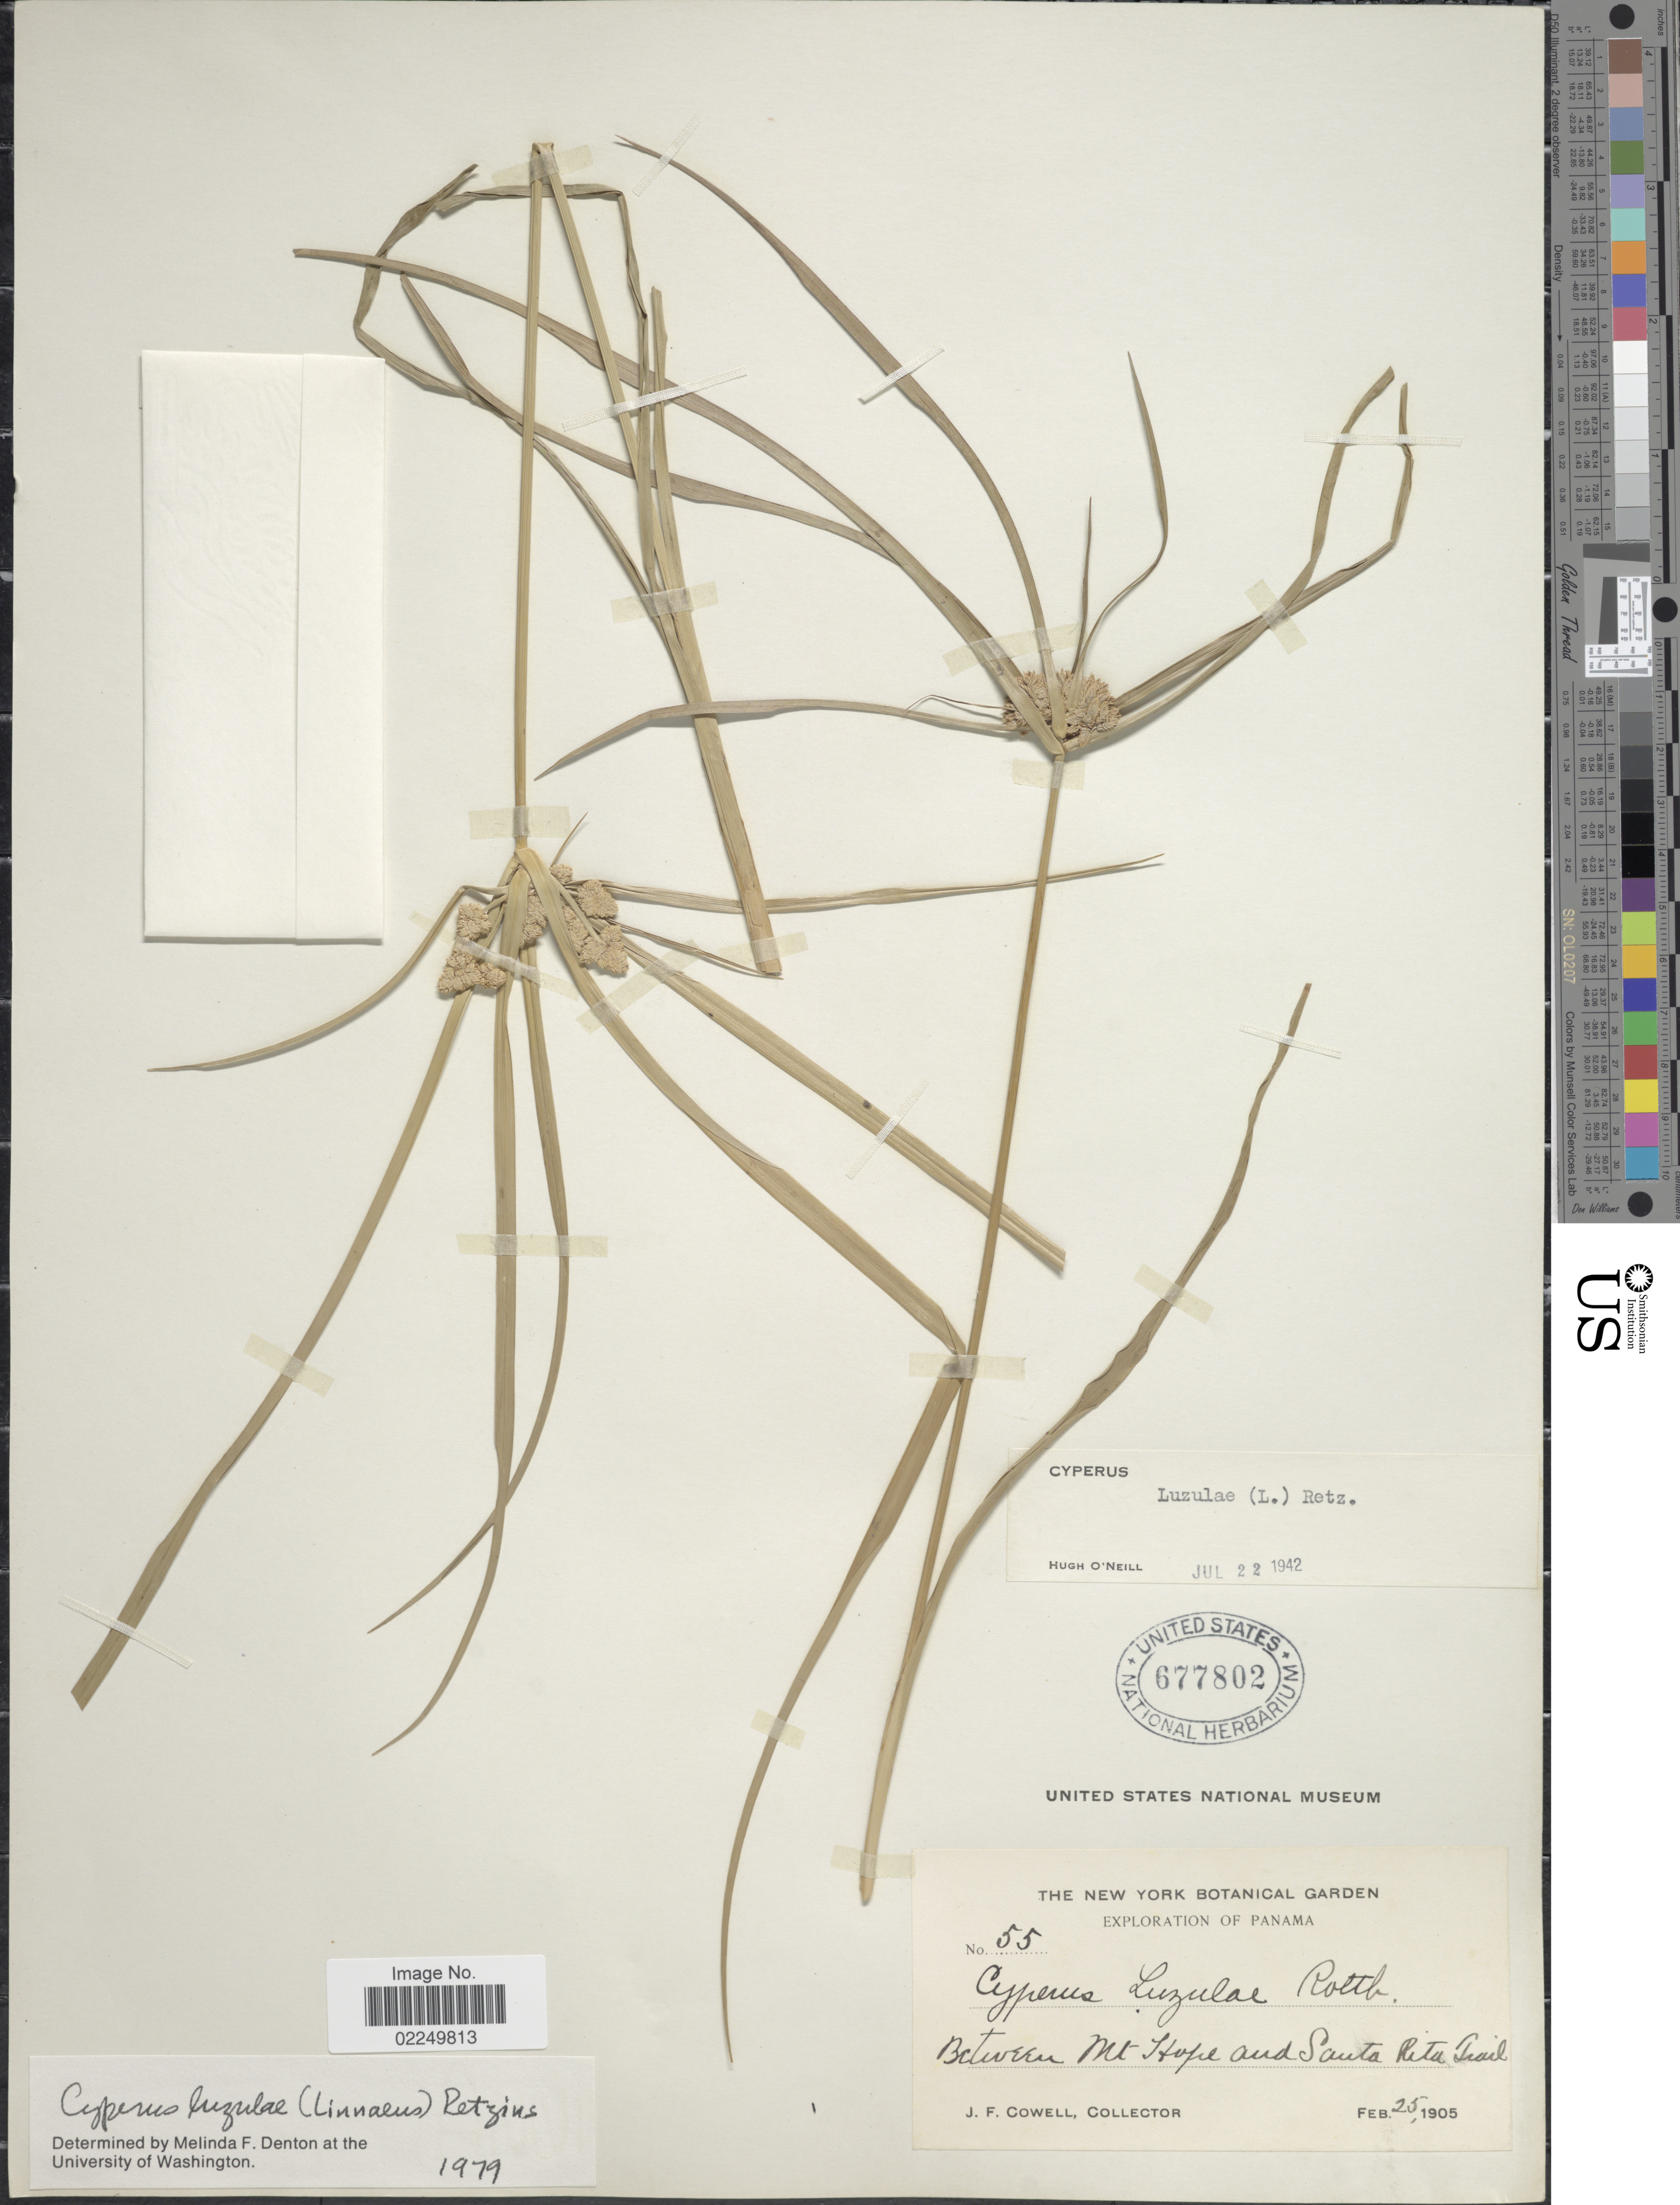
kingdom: Plantae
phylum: Tracheophyta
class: Liliopsida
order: Poales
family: Cyperaceae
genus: Cyperus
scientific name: Cyperus luzulae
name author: (L.) Rottb. ex Retz.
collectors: J. F. Cowell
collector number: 55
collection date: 1905-02-25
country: Panama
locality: Between Mt. Hope and Santa Rita Trail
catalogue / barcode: US 677802